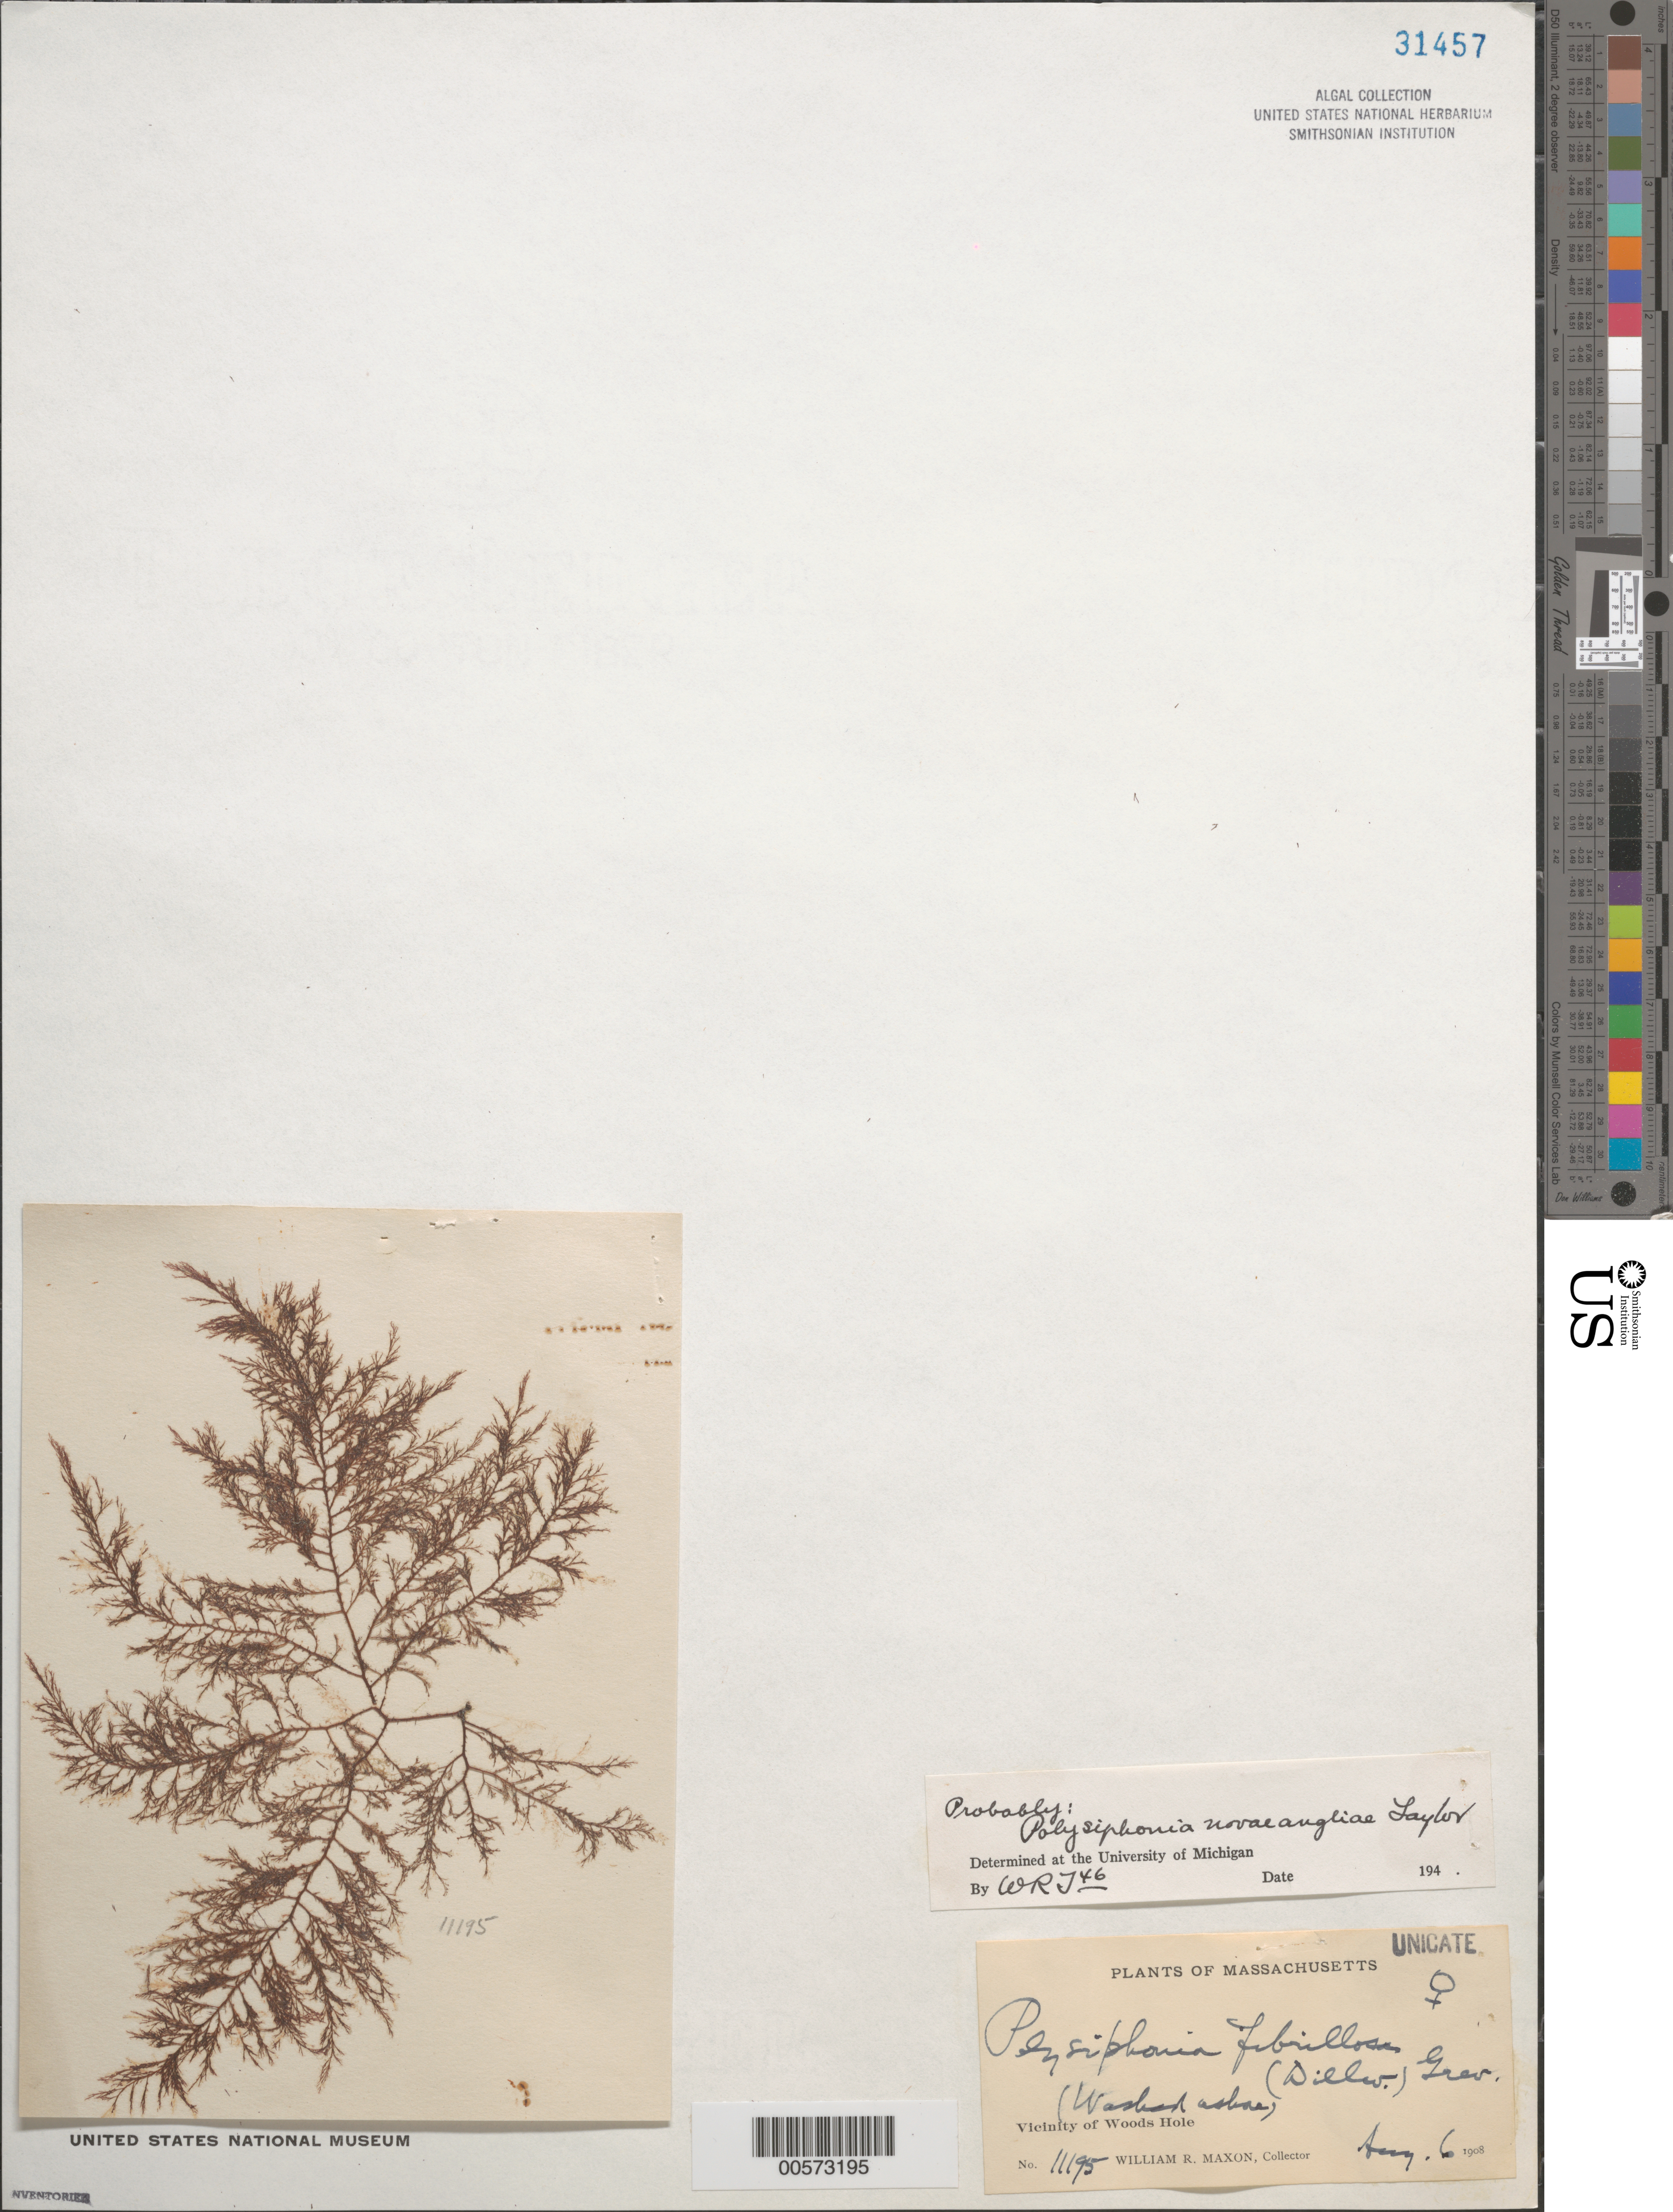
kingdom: Plantae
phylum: Rhodophyta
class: Florideophyceae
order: Ceramiales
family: Rhodomelaceae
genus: Melanothamnus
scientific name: Melanothamnus harveyi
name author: (Bailey) Diaz-Tapia & C.A. Maggs in Diaz-Tapia et al.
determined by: Algae name updating Project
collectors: W. R. Maxon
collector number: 11195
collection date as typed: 06 Aug 1908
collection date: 1908-08-06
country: United States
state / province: Massachusetts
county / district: Barnstable County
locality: Woods Hole area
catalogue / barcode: US 31457